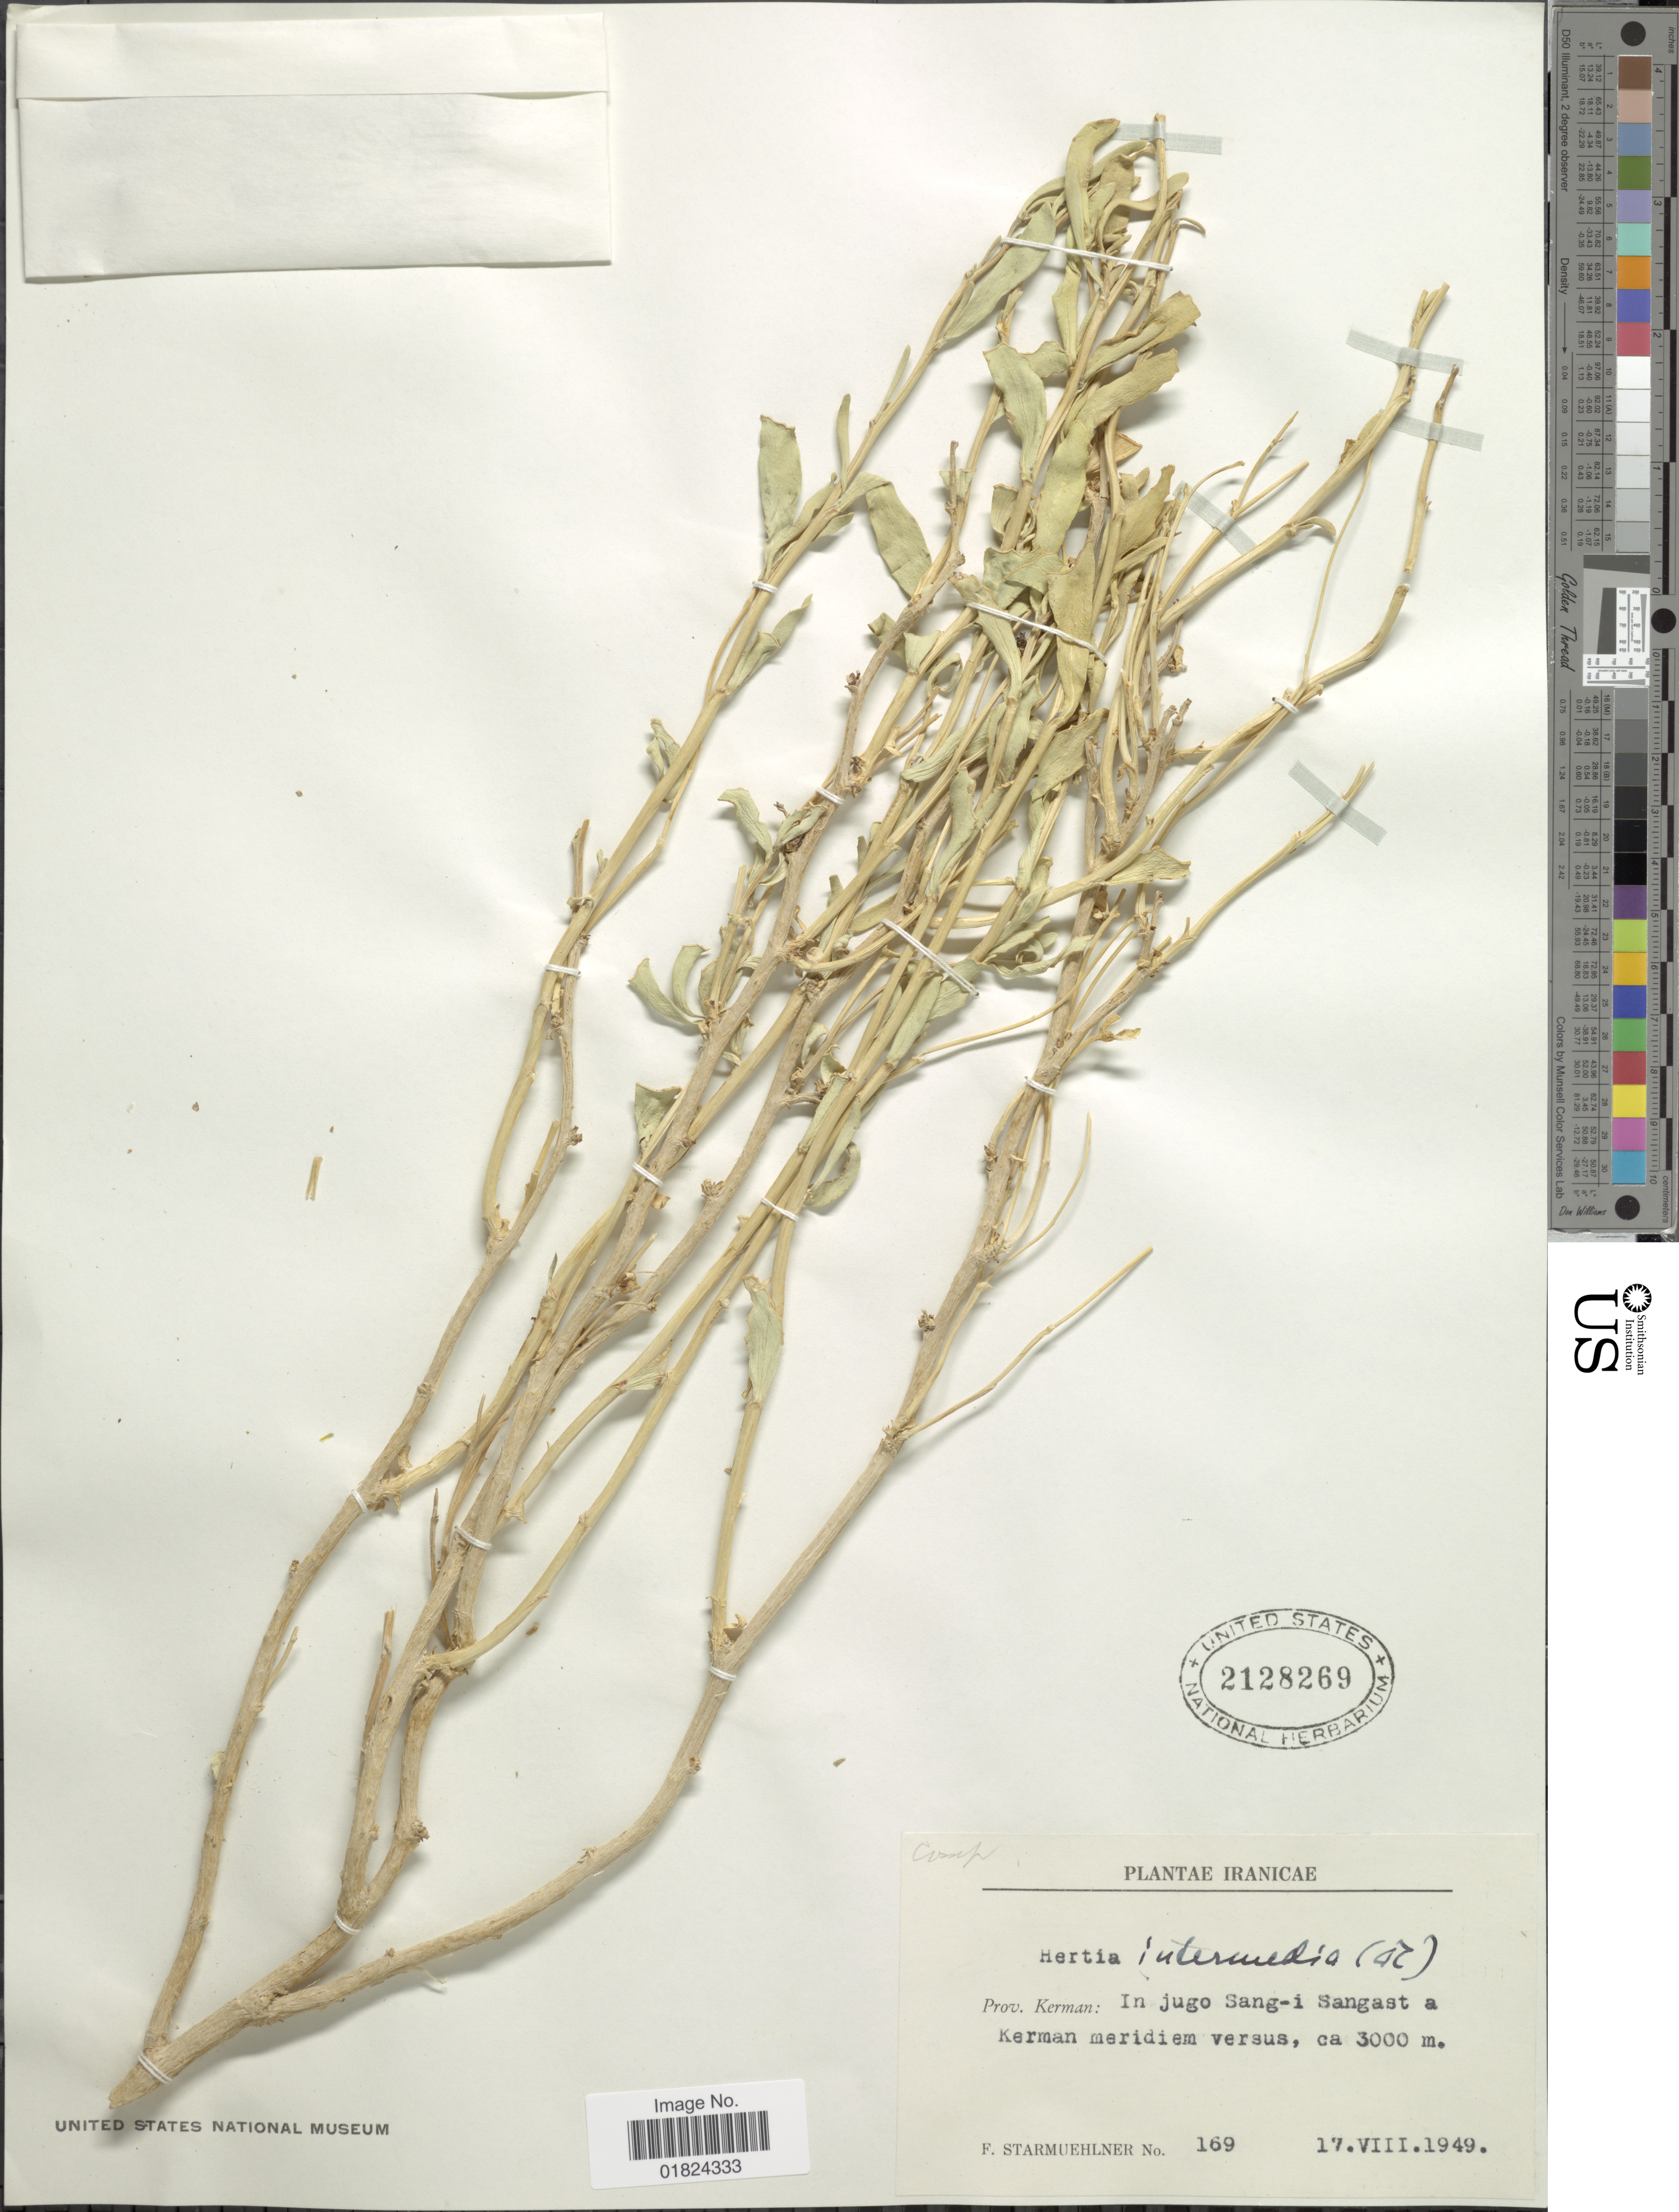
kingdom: Plantae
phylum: Tracheophyta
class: Magnoliopsida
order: Asterales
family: Asteraceae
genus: Hertia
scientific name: Hertia intermedia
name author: (Boiss.) Kuntze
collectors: F. Starmuehlner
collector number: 169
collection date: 1949-08-17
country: Iran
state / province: Kerman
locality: In jugo Sang-i Sangast a Kerman meridiem versus.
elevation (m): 3000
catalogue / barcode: US 2128269